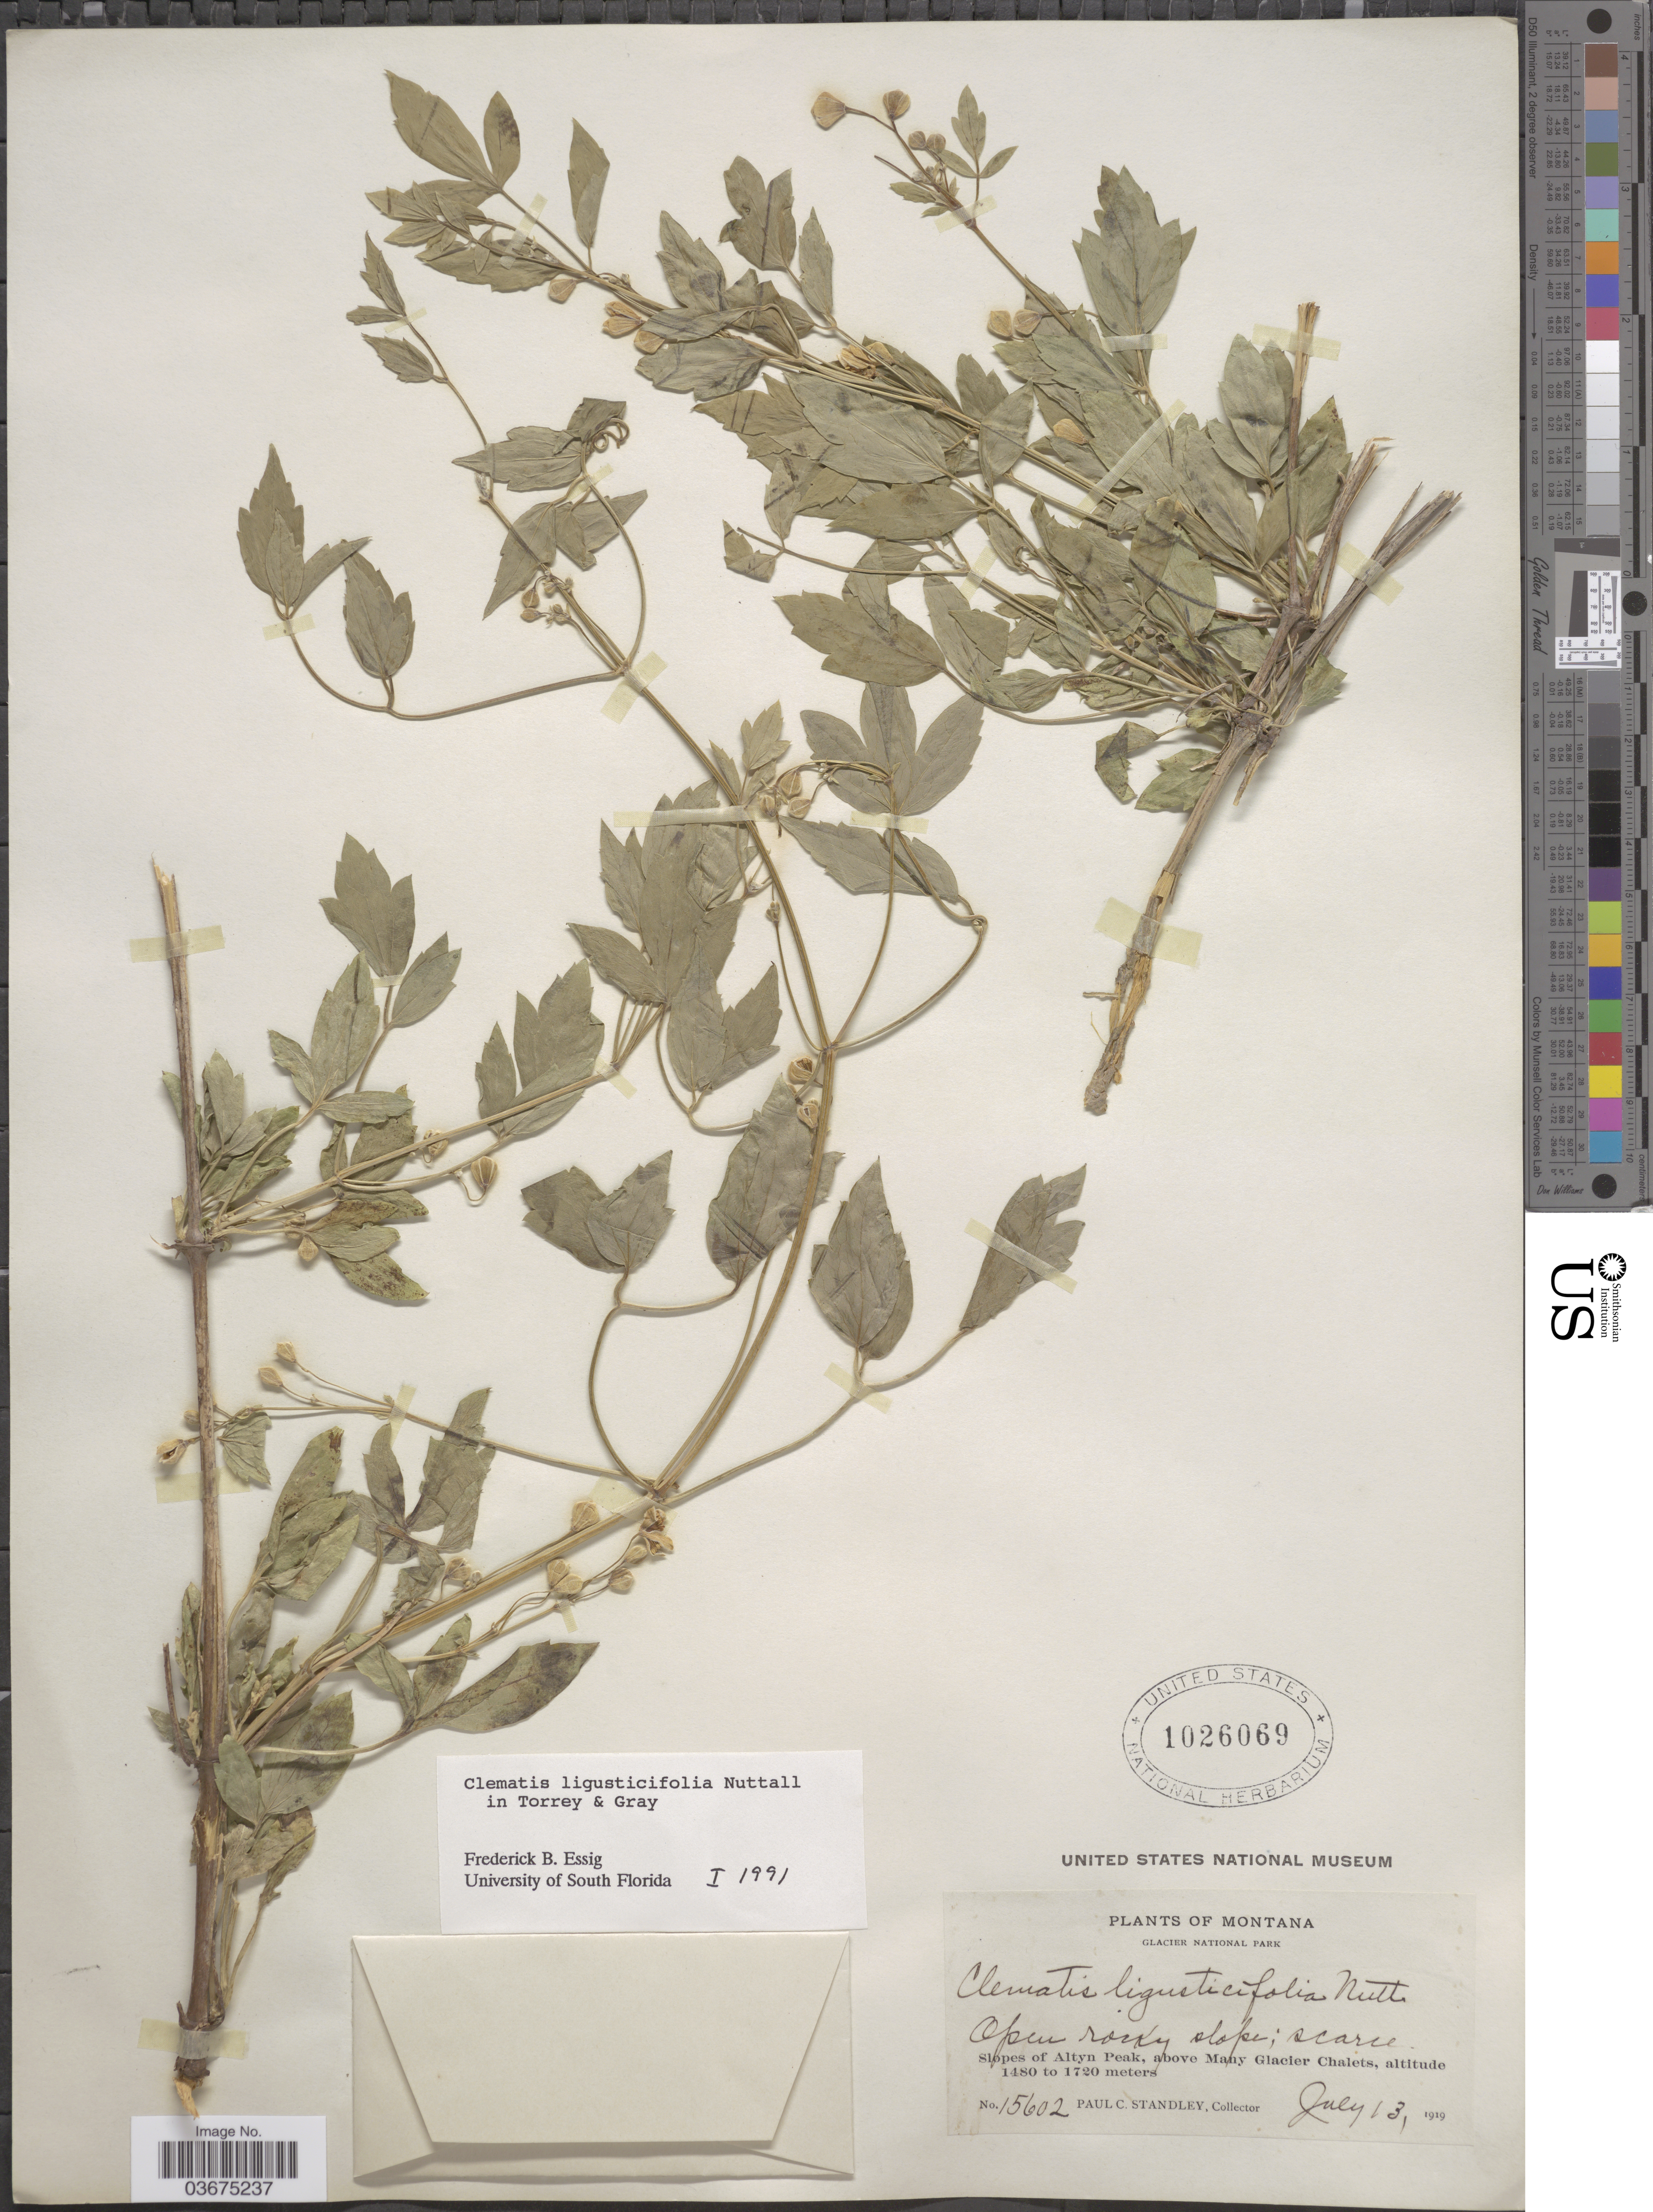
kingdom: Plantae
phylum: Tracheophyta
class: Magnoliopsida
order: Ranunculales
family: Ranunculaceae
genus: Clematis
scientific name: Clematis ligusticifolia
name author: Nutt.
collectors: P. C. Standley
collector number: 15602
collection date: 1919-07-13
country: United States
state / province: Montana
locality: Glacier National Park. Slopes of Altyn Peak, above Many Glacier Chalets.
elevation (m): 1480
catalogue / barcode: US 1026069